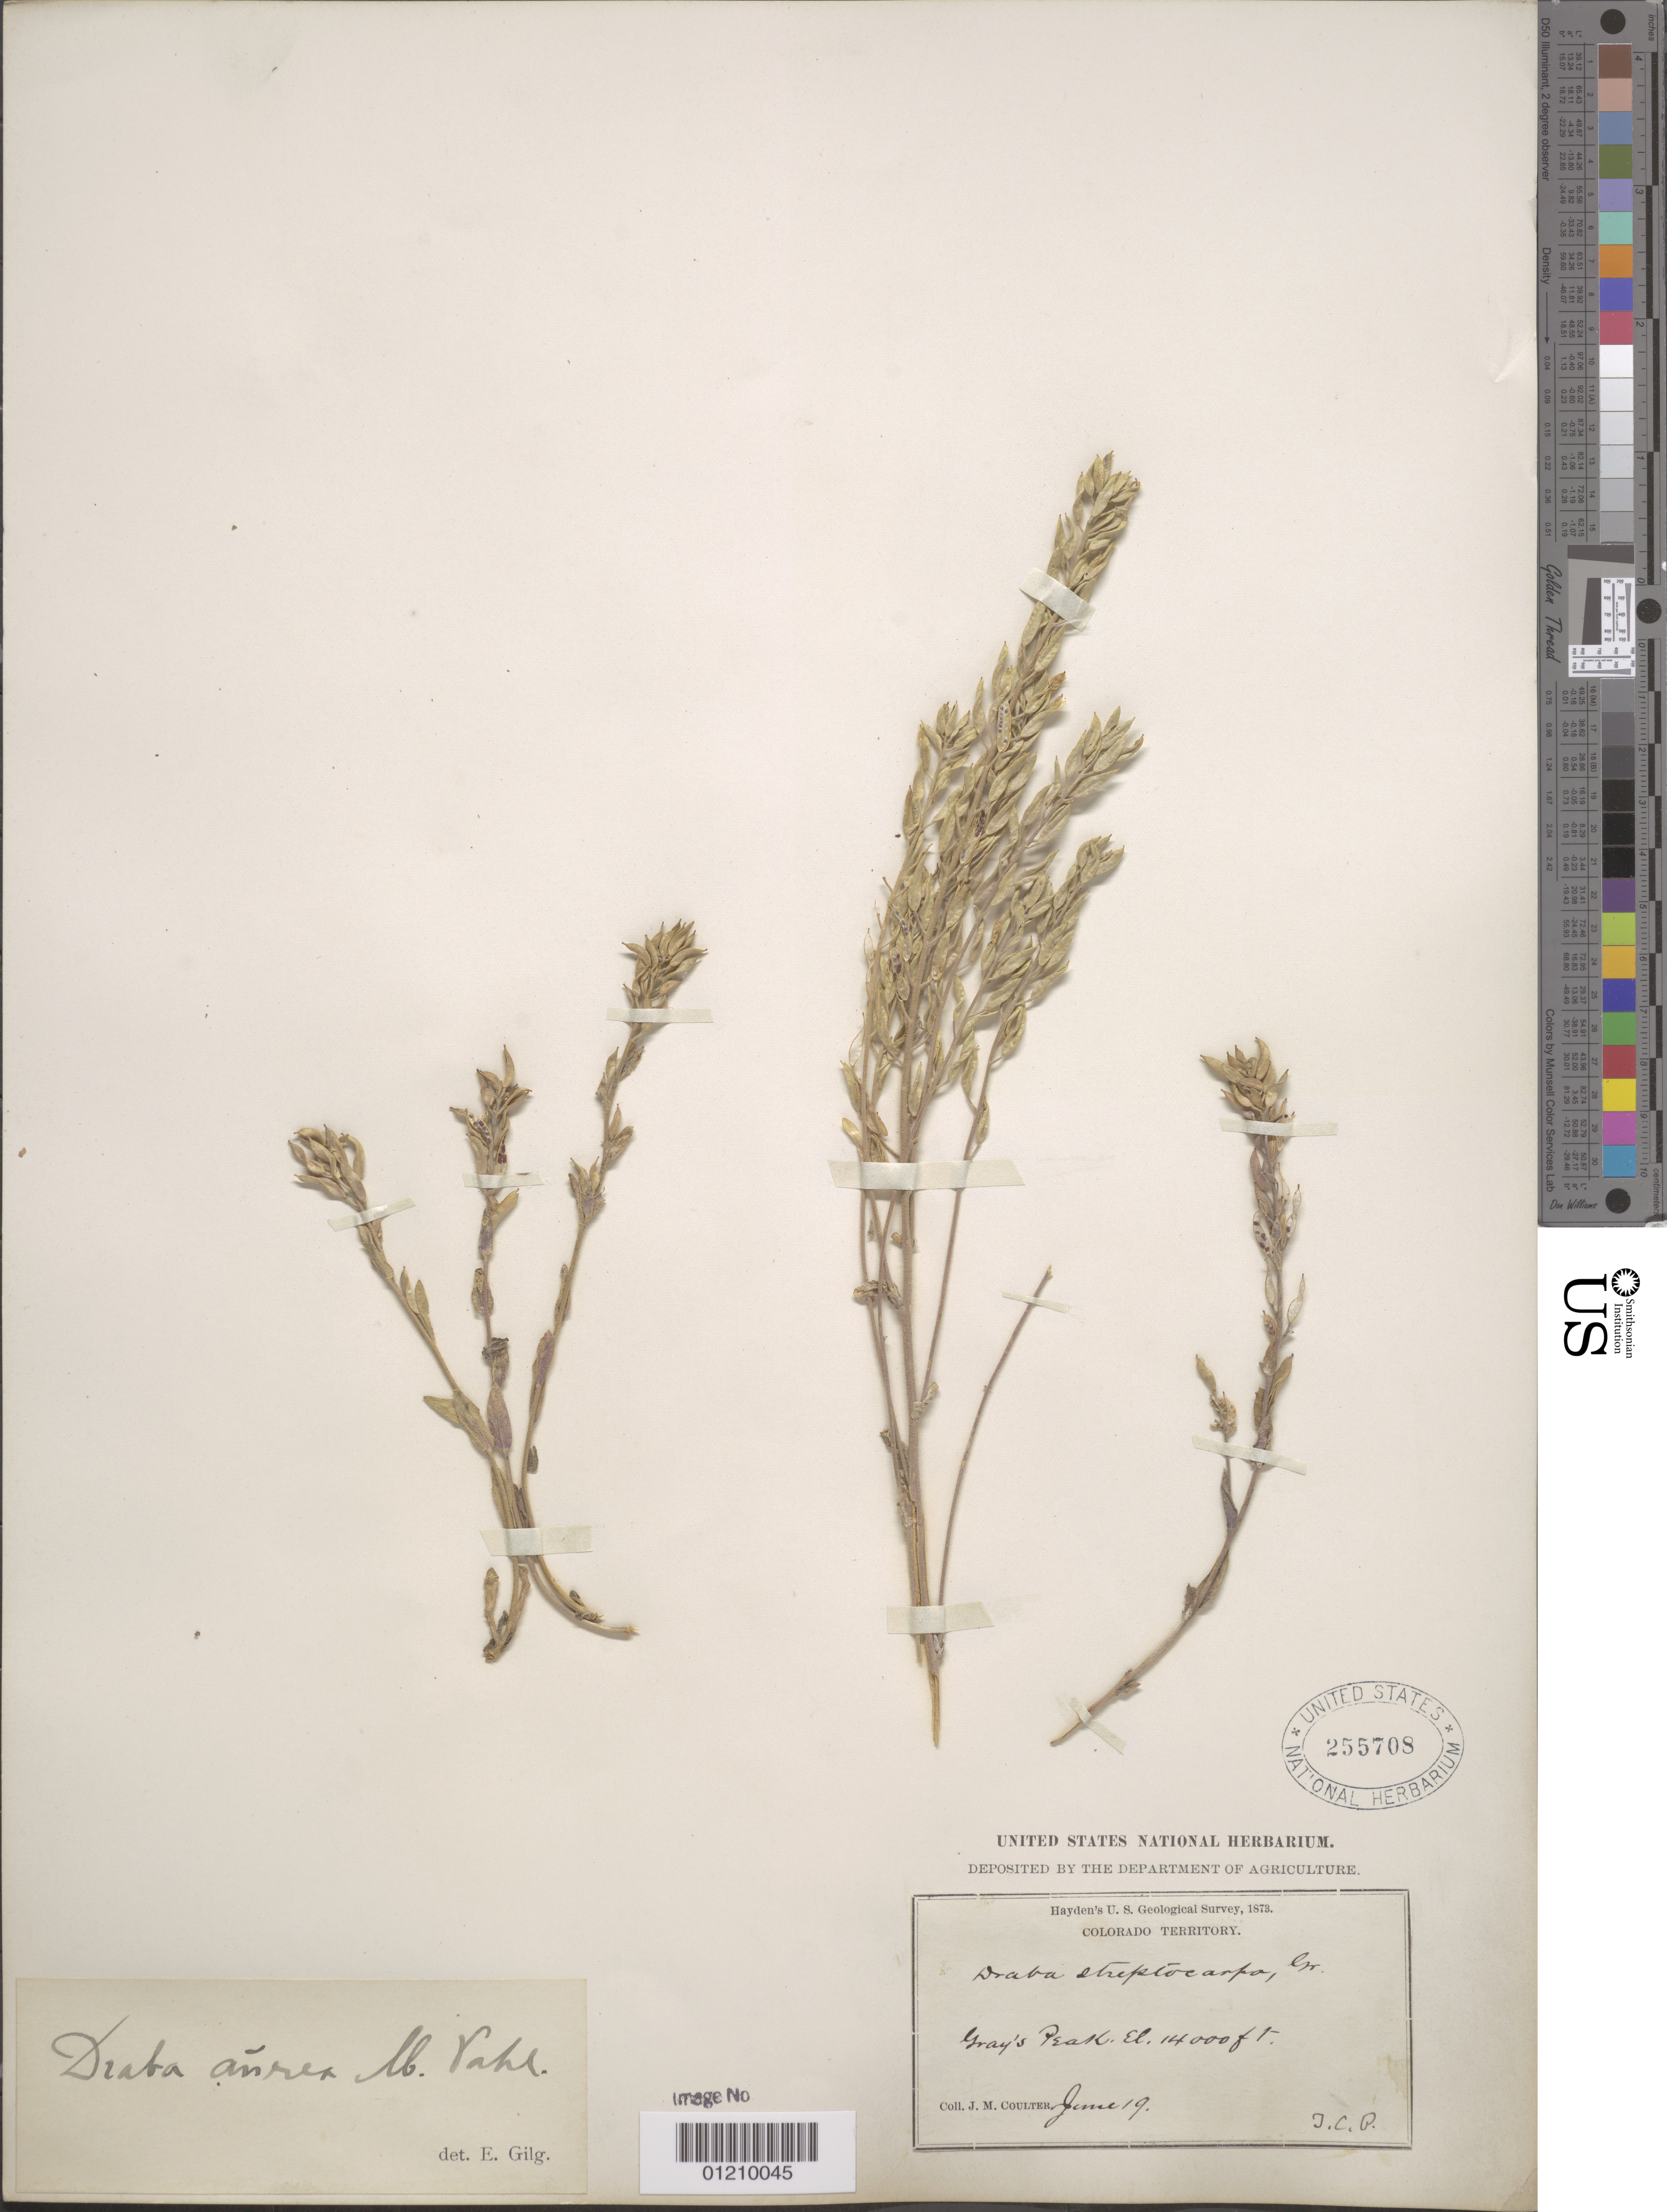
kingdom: Plantae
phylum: Tracheophyta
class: Magnoliopsida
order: Brassicales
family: Brassicaceae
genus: Draba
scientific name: Draba aurea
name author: Vahl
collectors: J. M. Coulter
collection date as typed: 19 Jun 1873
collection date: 1873-06-19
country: United States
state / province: Colorado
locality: Gray's Peak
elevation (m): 4267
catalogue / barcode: US 255708